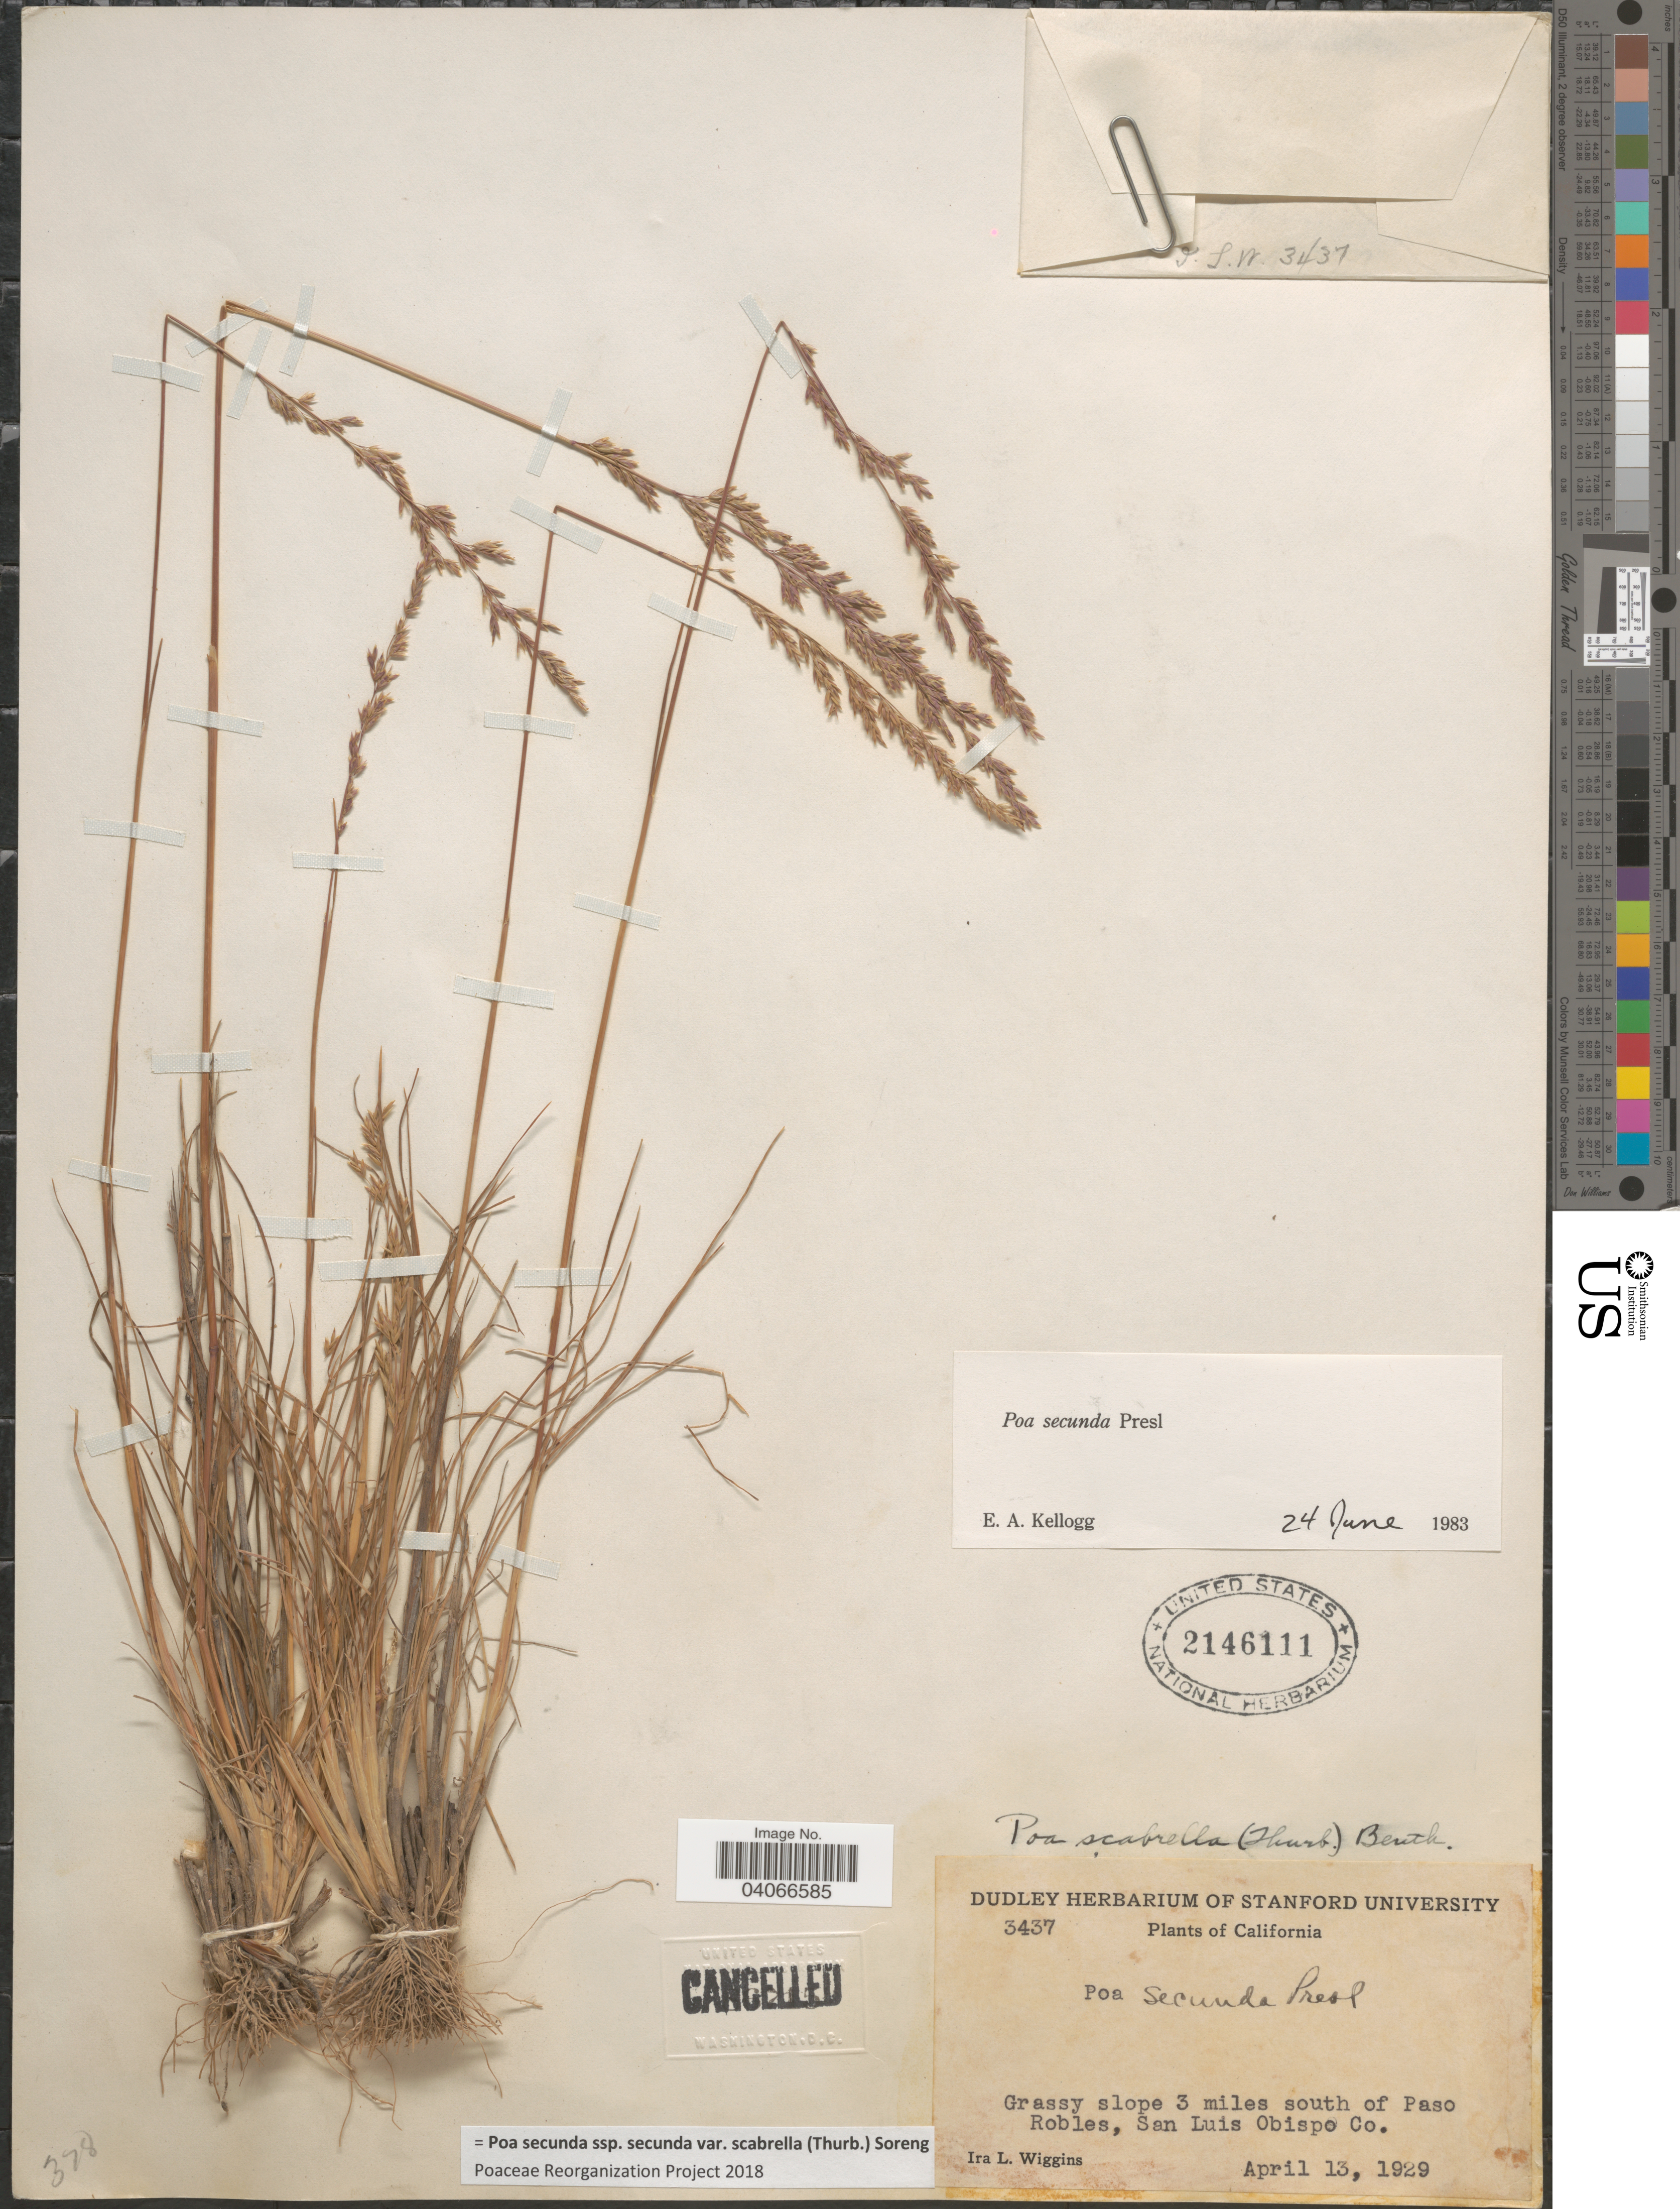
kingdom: Plantae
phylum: Tracheophyta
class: Liliopsida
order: Poales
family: Poaceae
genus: Poa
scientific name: Poa secunda subsp. secunda var. scabrella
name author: (Thurb.) Soreng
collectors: I. L. Wiggins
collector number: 3437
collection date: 1929-04-13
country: United States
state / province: California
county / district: San Luis Obispo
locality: Grassy slope 3 miles south of Paso Robles, San Luis Obispo Co.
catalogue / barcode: US 2146111